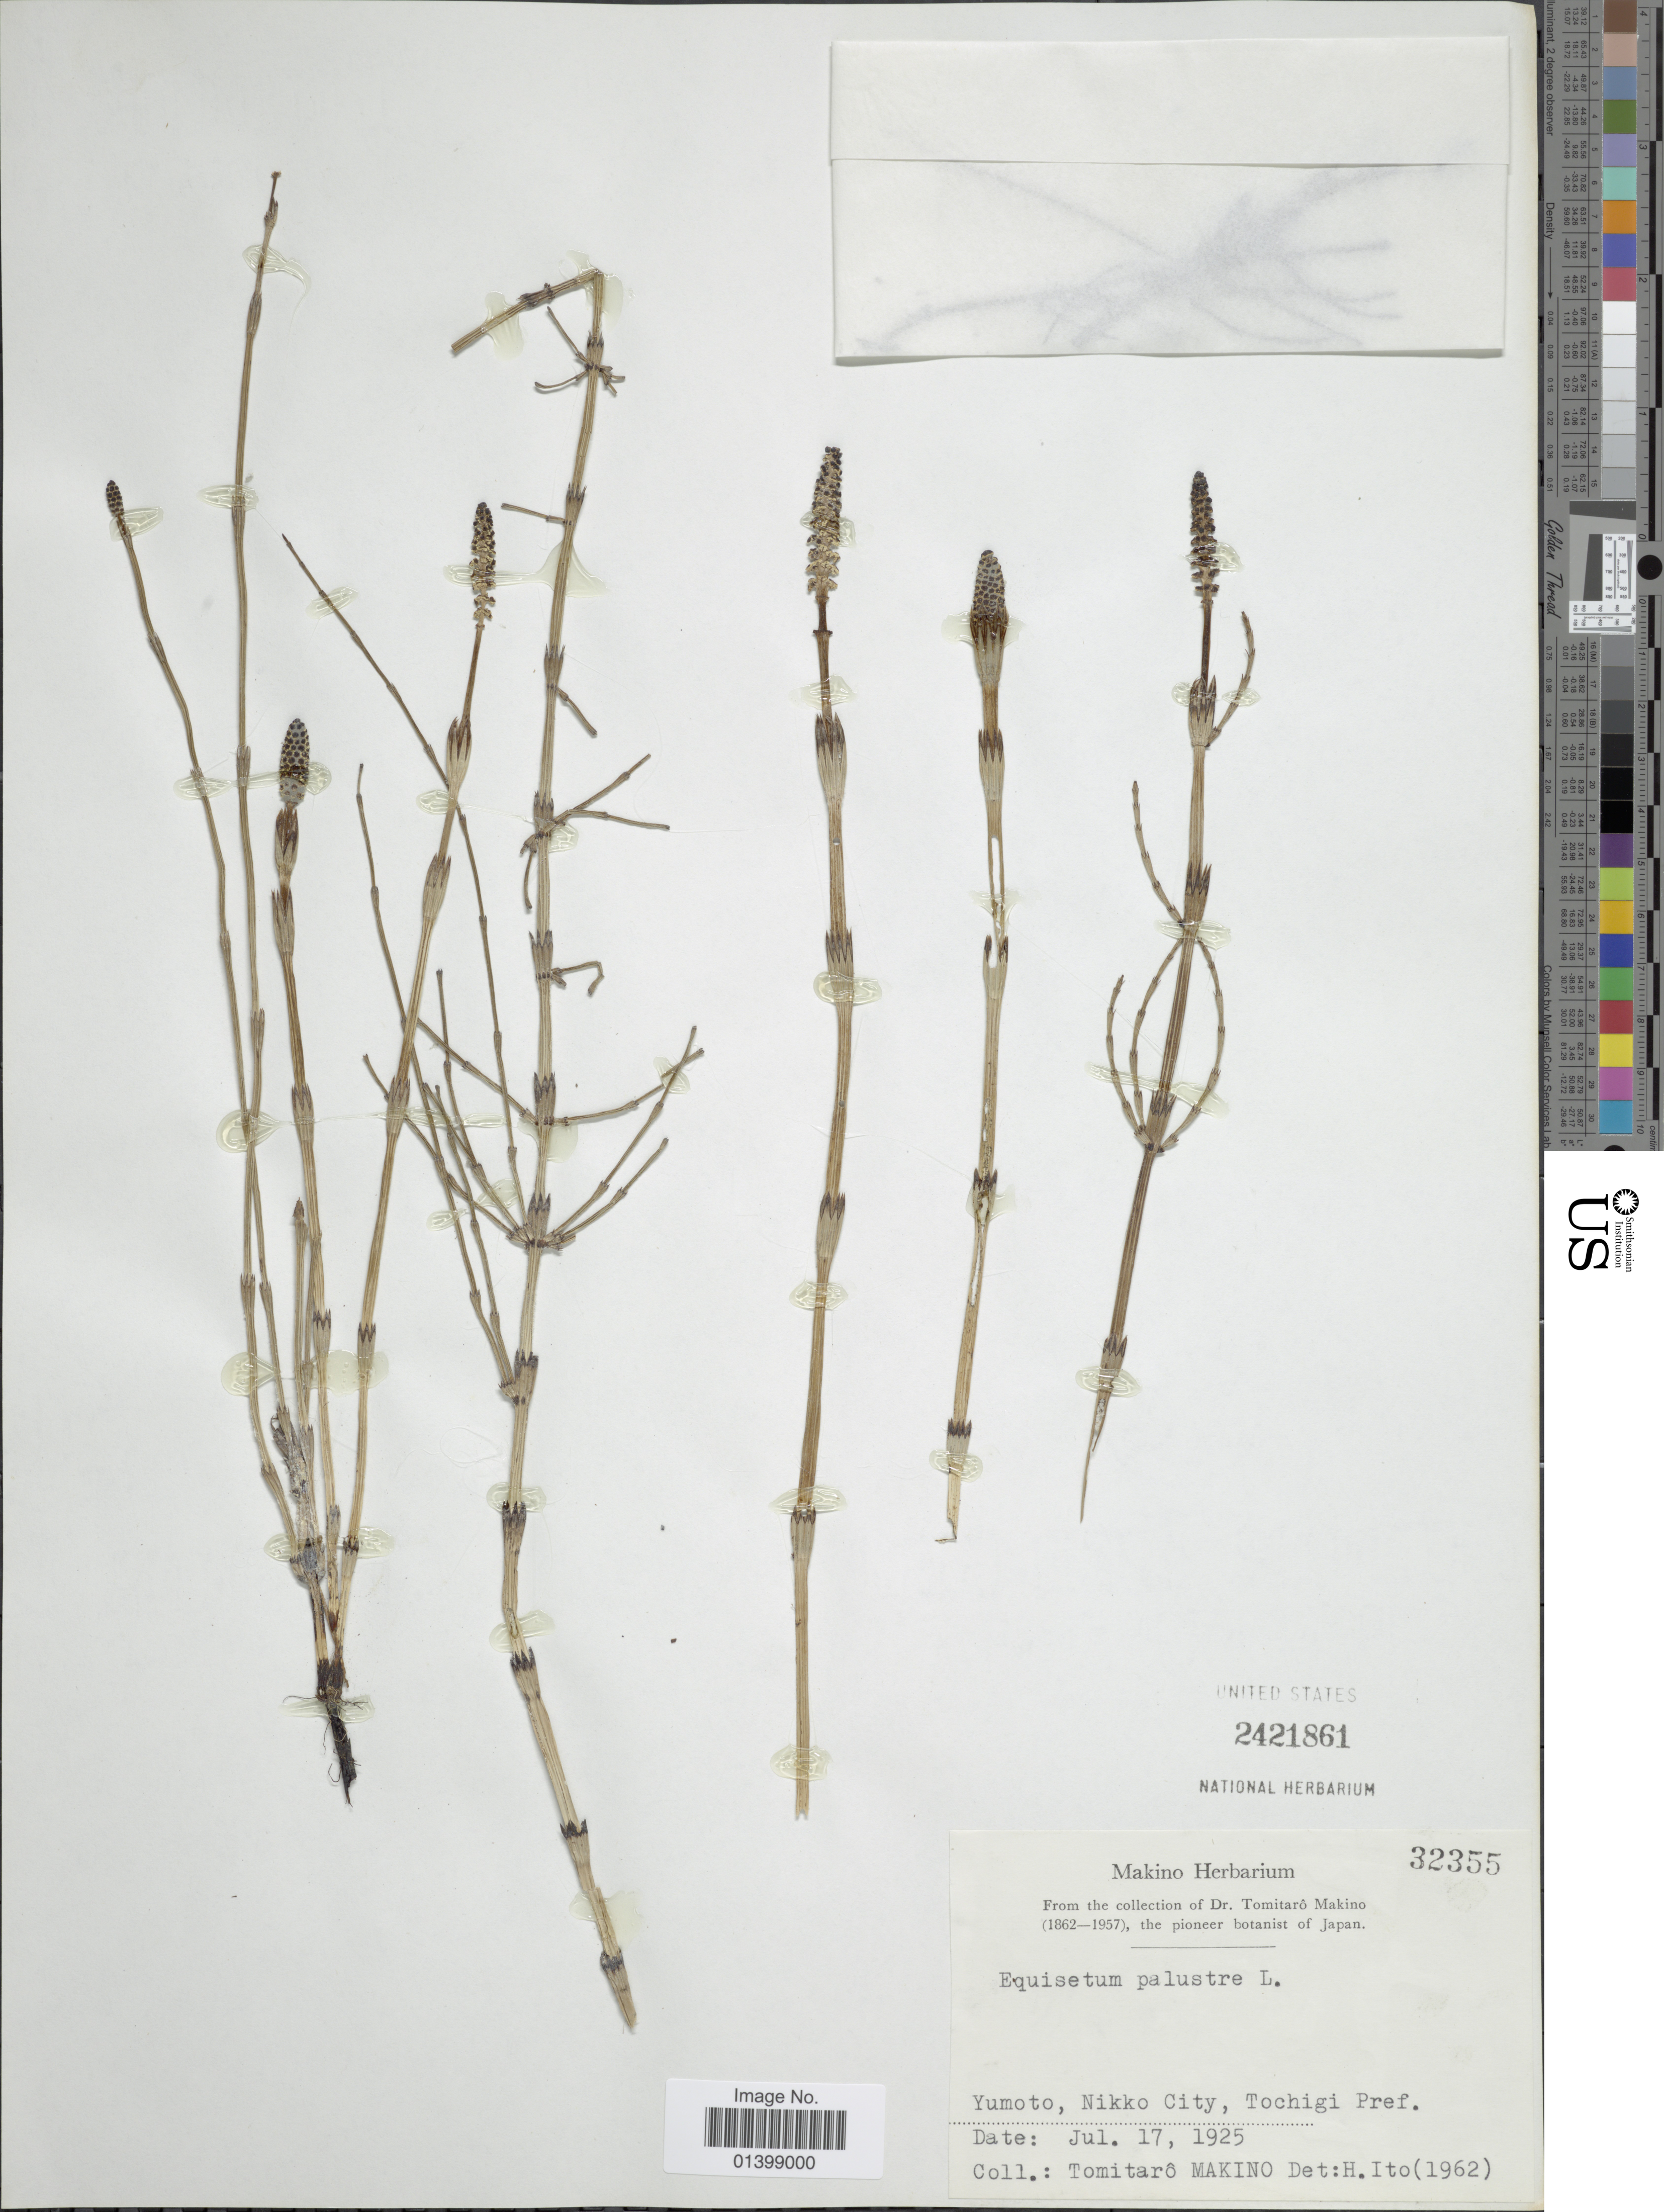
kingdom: Plantae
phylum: Tracheophyta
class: Polypodiopsida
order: Equisetales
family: Equisetaceae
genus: Equisetum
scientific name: Equisetum palustre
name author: L.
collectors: T. Makino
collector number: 32355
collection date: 1925-07-17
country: Japan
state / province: Totigi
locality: Yumoto, Nikko City, Tochigi Pref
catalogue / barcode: US 2421861